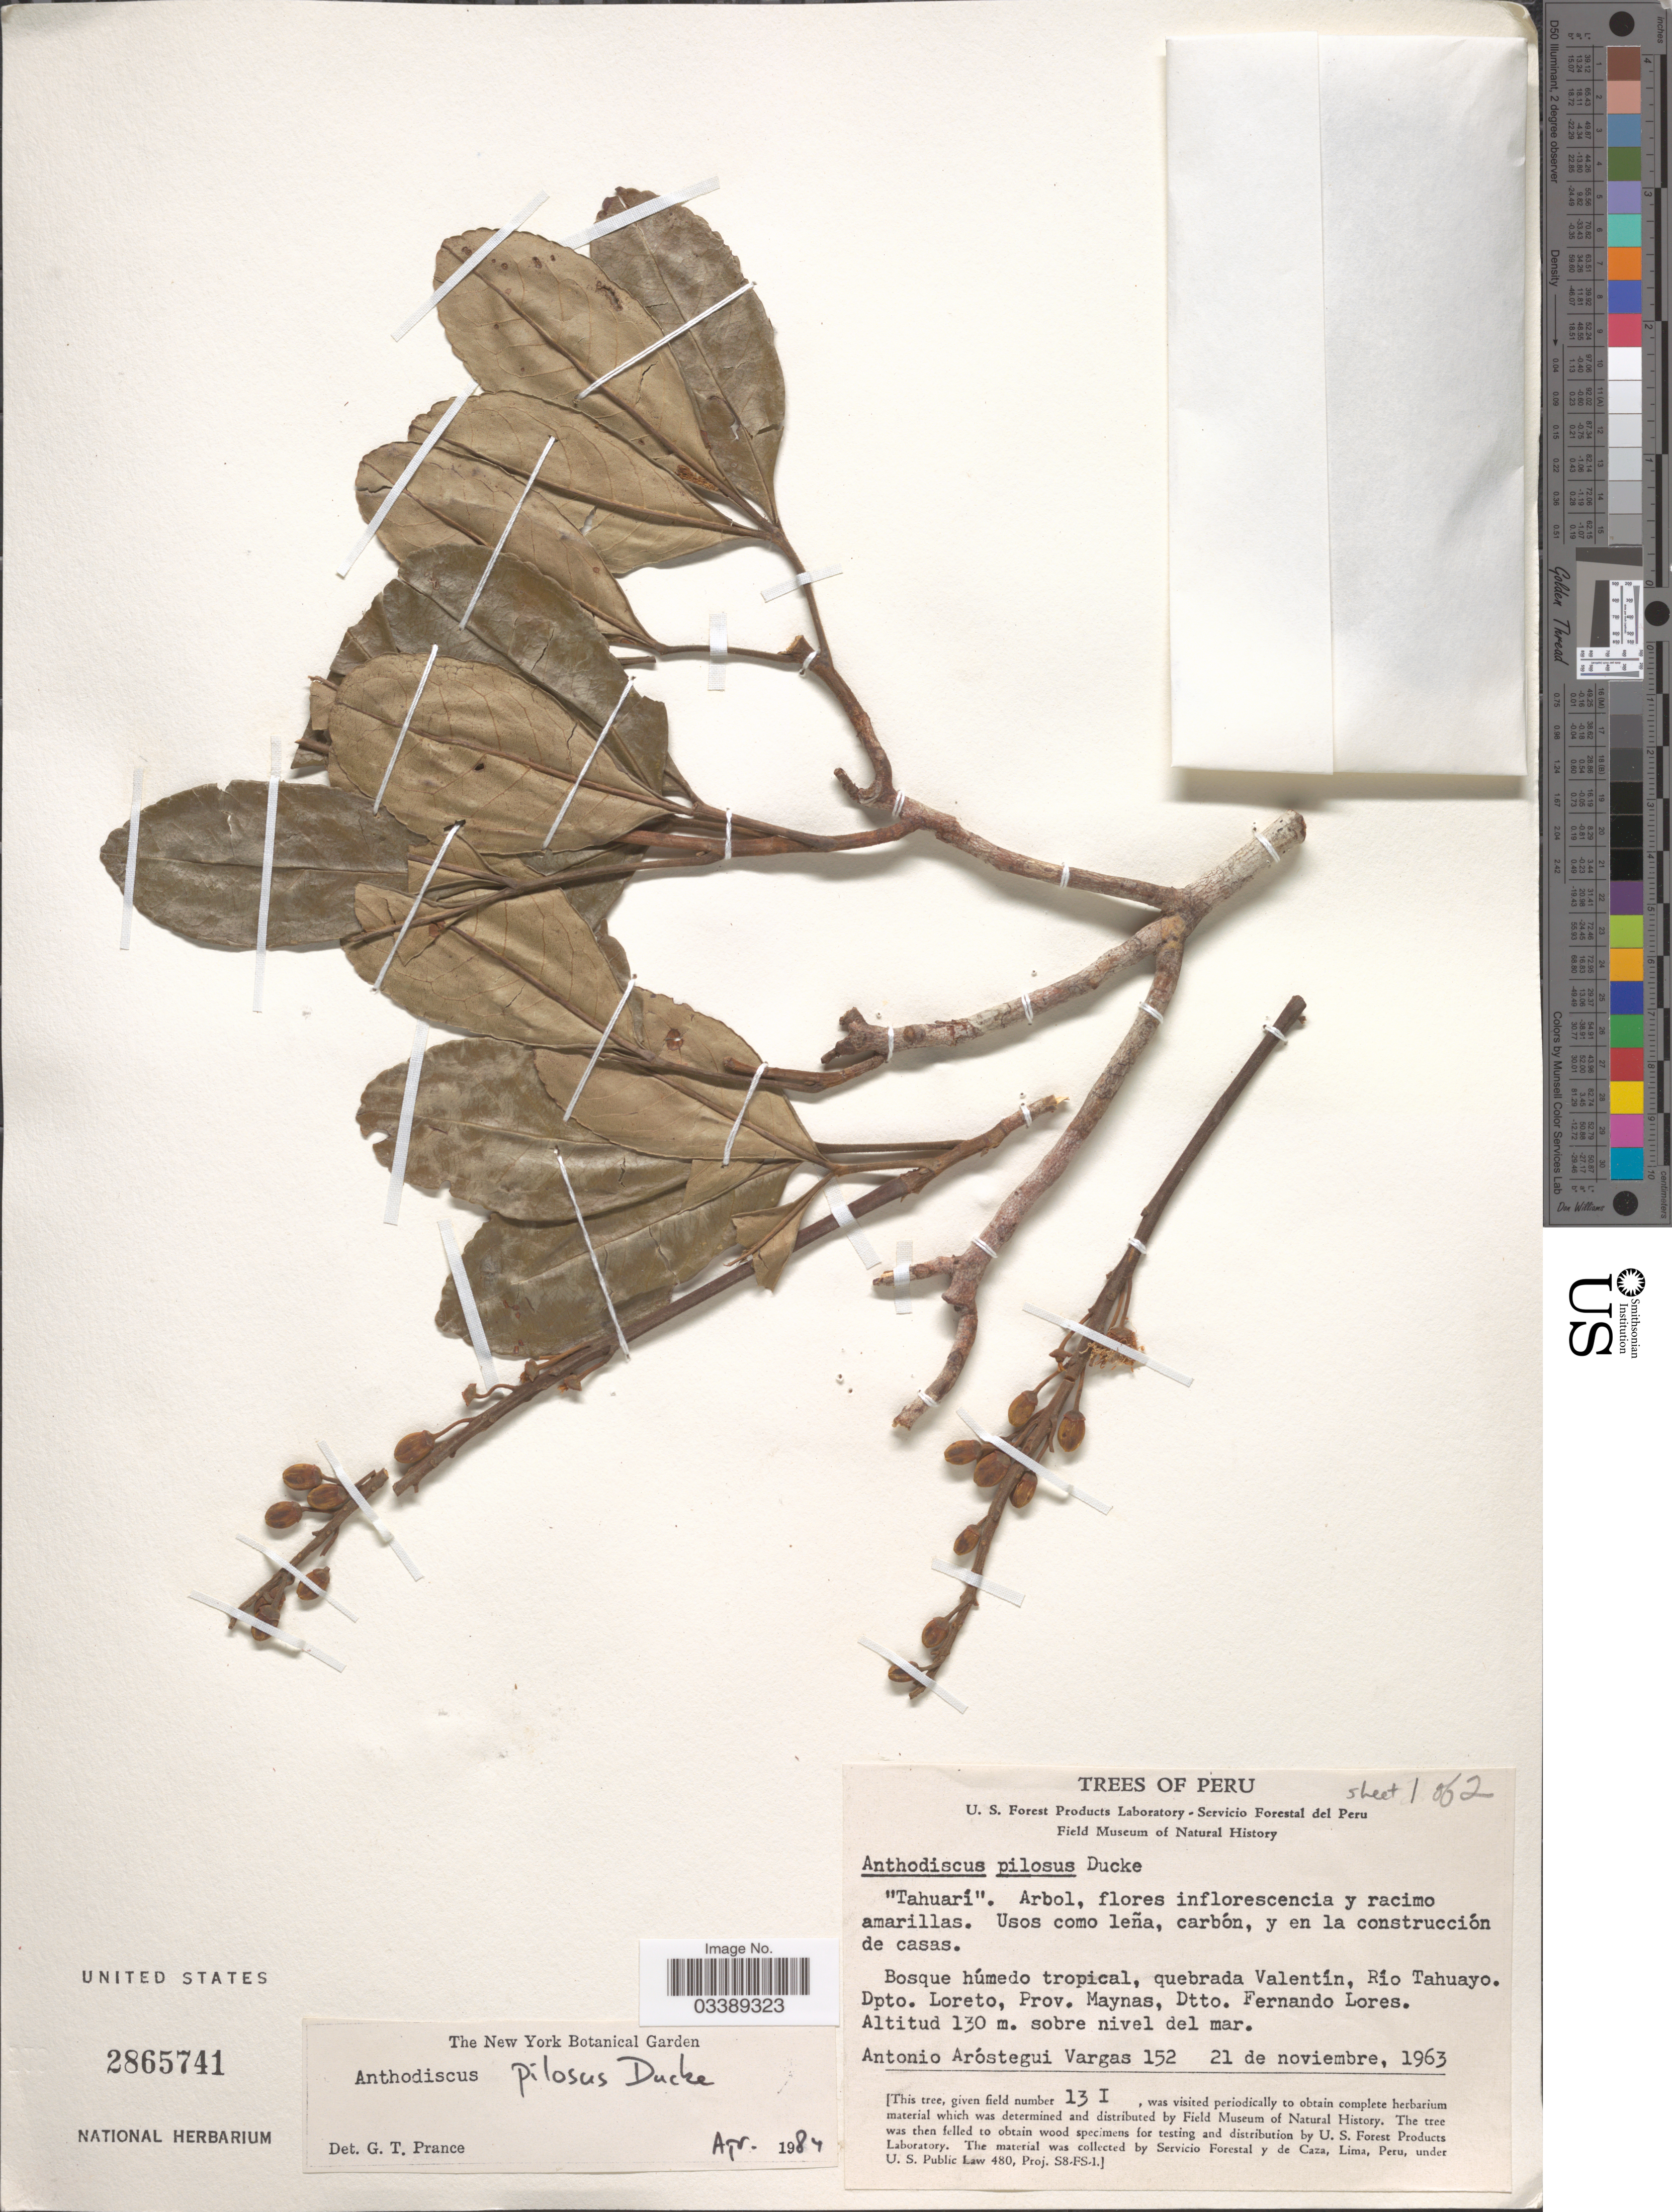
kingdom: Plantae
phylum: Tracheophyta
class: Magnoliopsida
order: Malpighiales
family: Caryocaraceae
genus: Anthodiscus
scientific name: Anthodiscus pilosus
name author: Ducke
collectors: A. Arostegui V.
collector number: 152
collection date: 1963-11-21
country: Peru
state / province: Loreto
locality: Quebrada Valentín, Río Tahuayo. Dpto. Loreto, Prov. Maynas, Dtto. Fernando Lores.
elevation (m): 130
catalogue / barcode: US 2865741